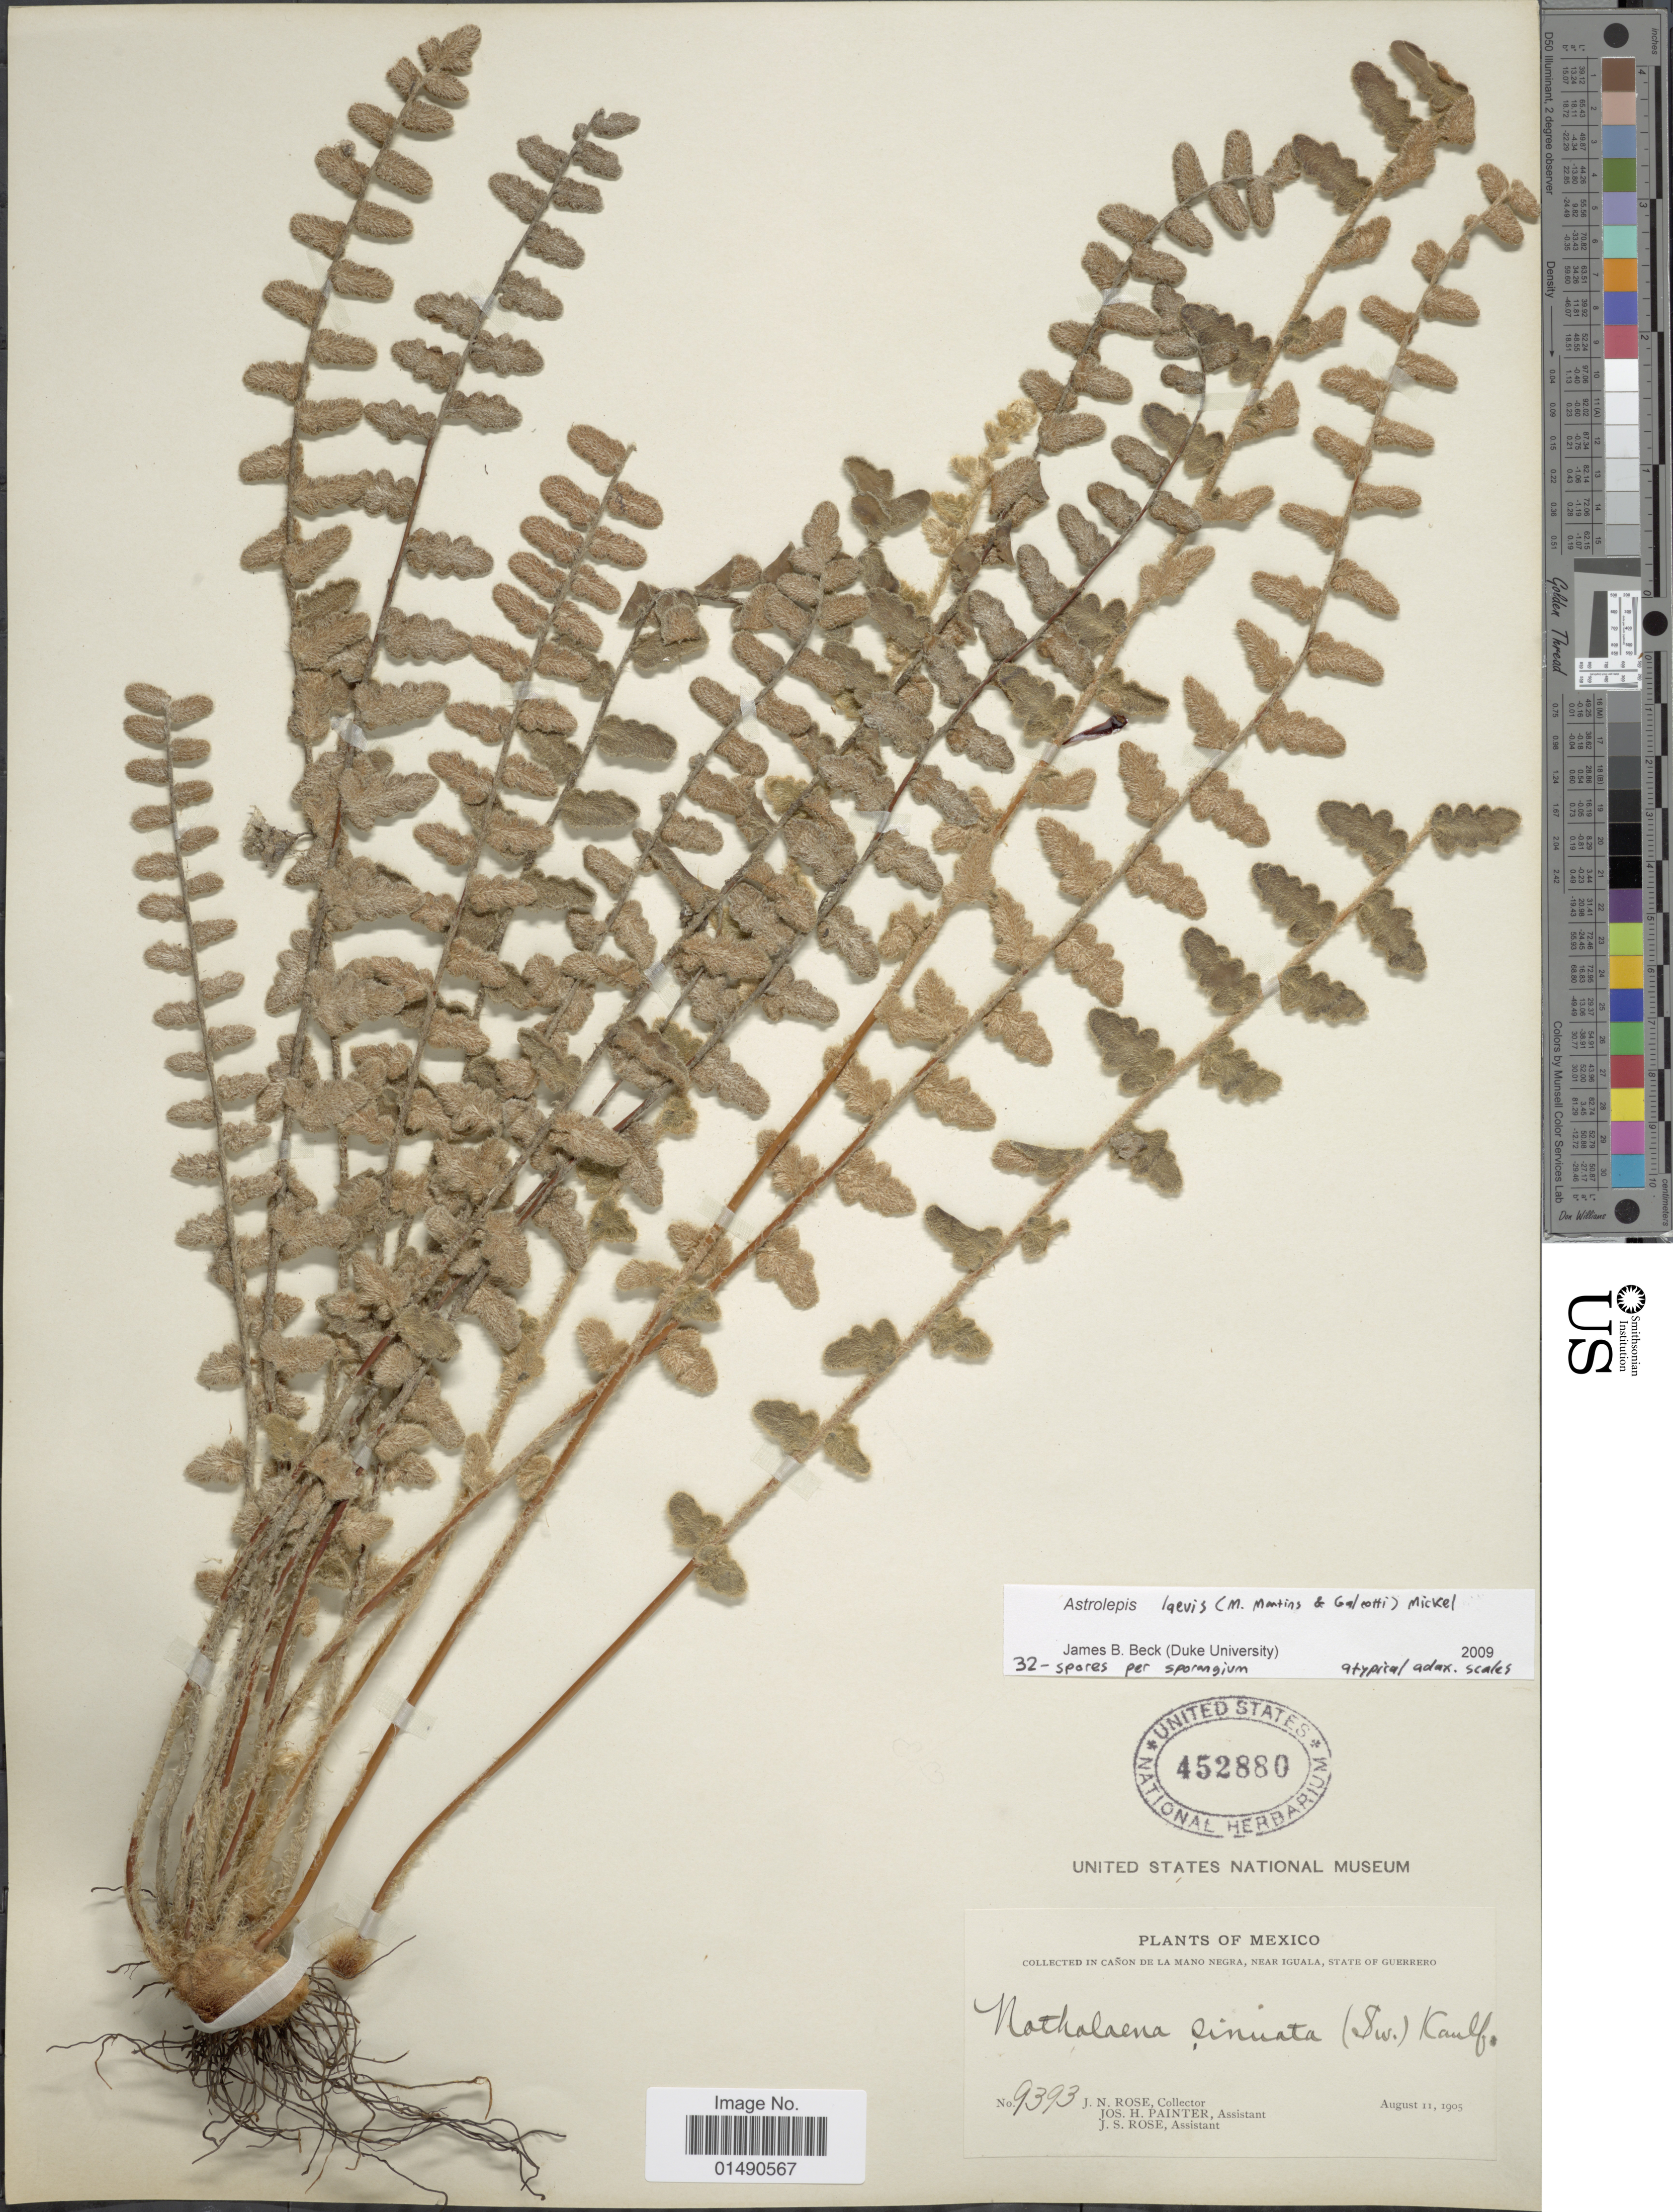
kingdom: Plantae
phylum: Tracheophyta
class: Polypodiopsida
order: Polypodiales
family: Pteridaceae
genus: Astrolepis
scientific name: Astrolepis laevis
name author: (Mart. & Ikonn.-Gal.) Mickel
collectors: J. N. Rose, J. H. Painter & J. S. Rose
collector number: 9393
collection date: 1905-08-11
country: Mexico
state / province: Guerrero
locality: Cañon de la Mano Negra, near Iguala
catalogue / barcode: US 452880